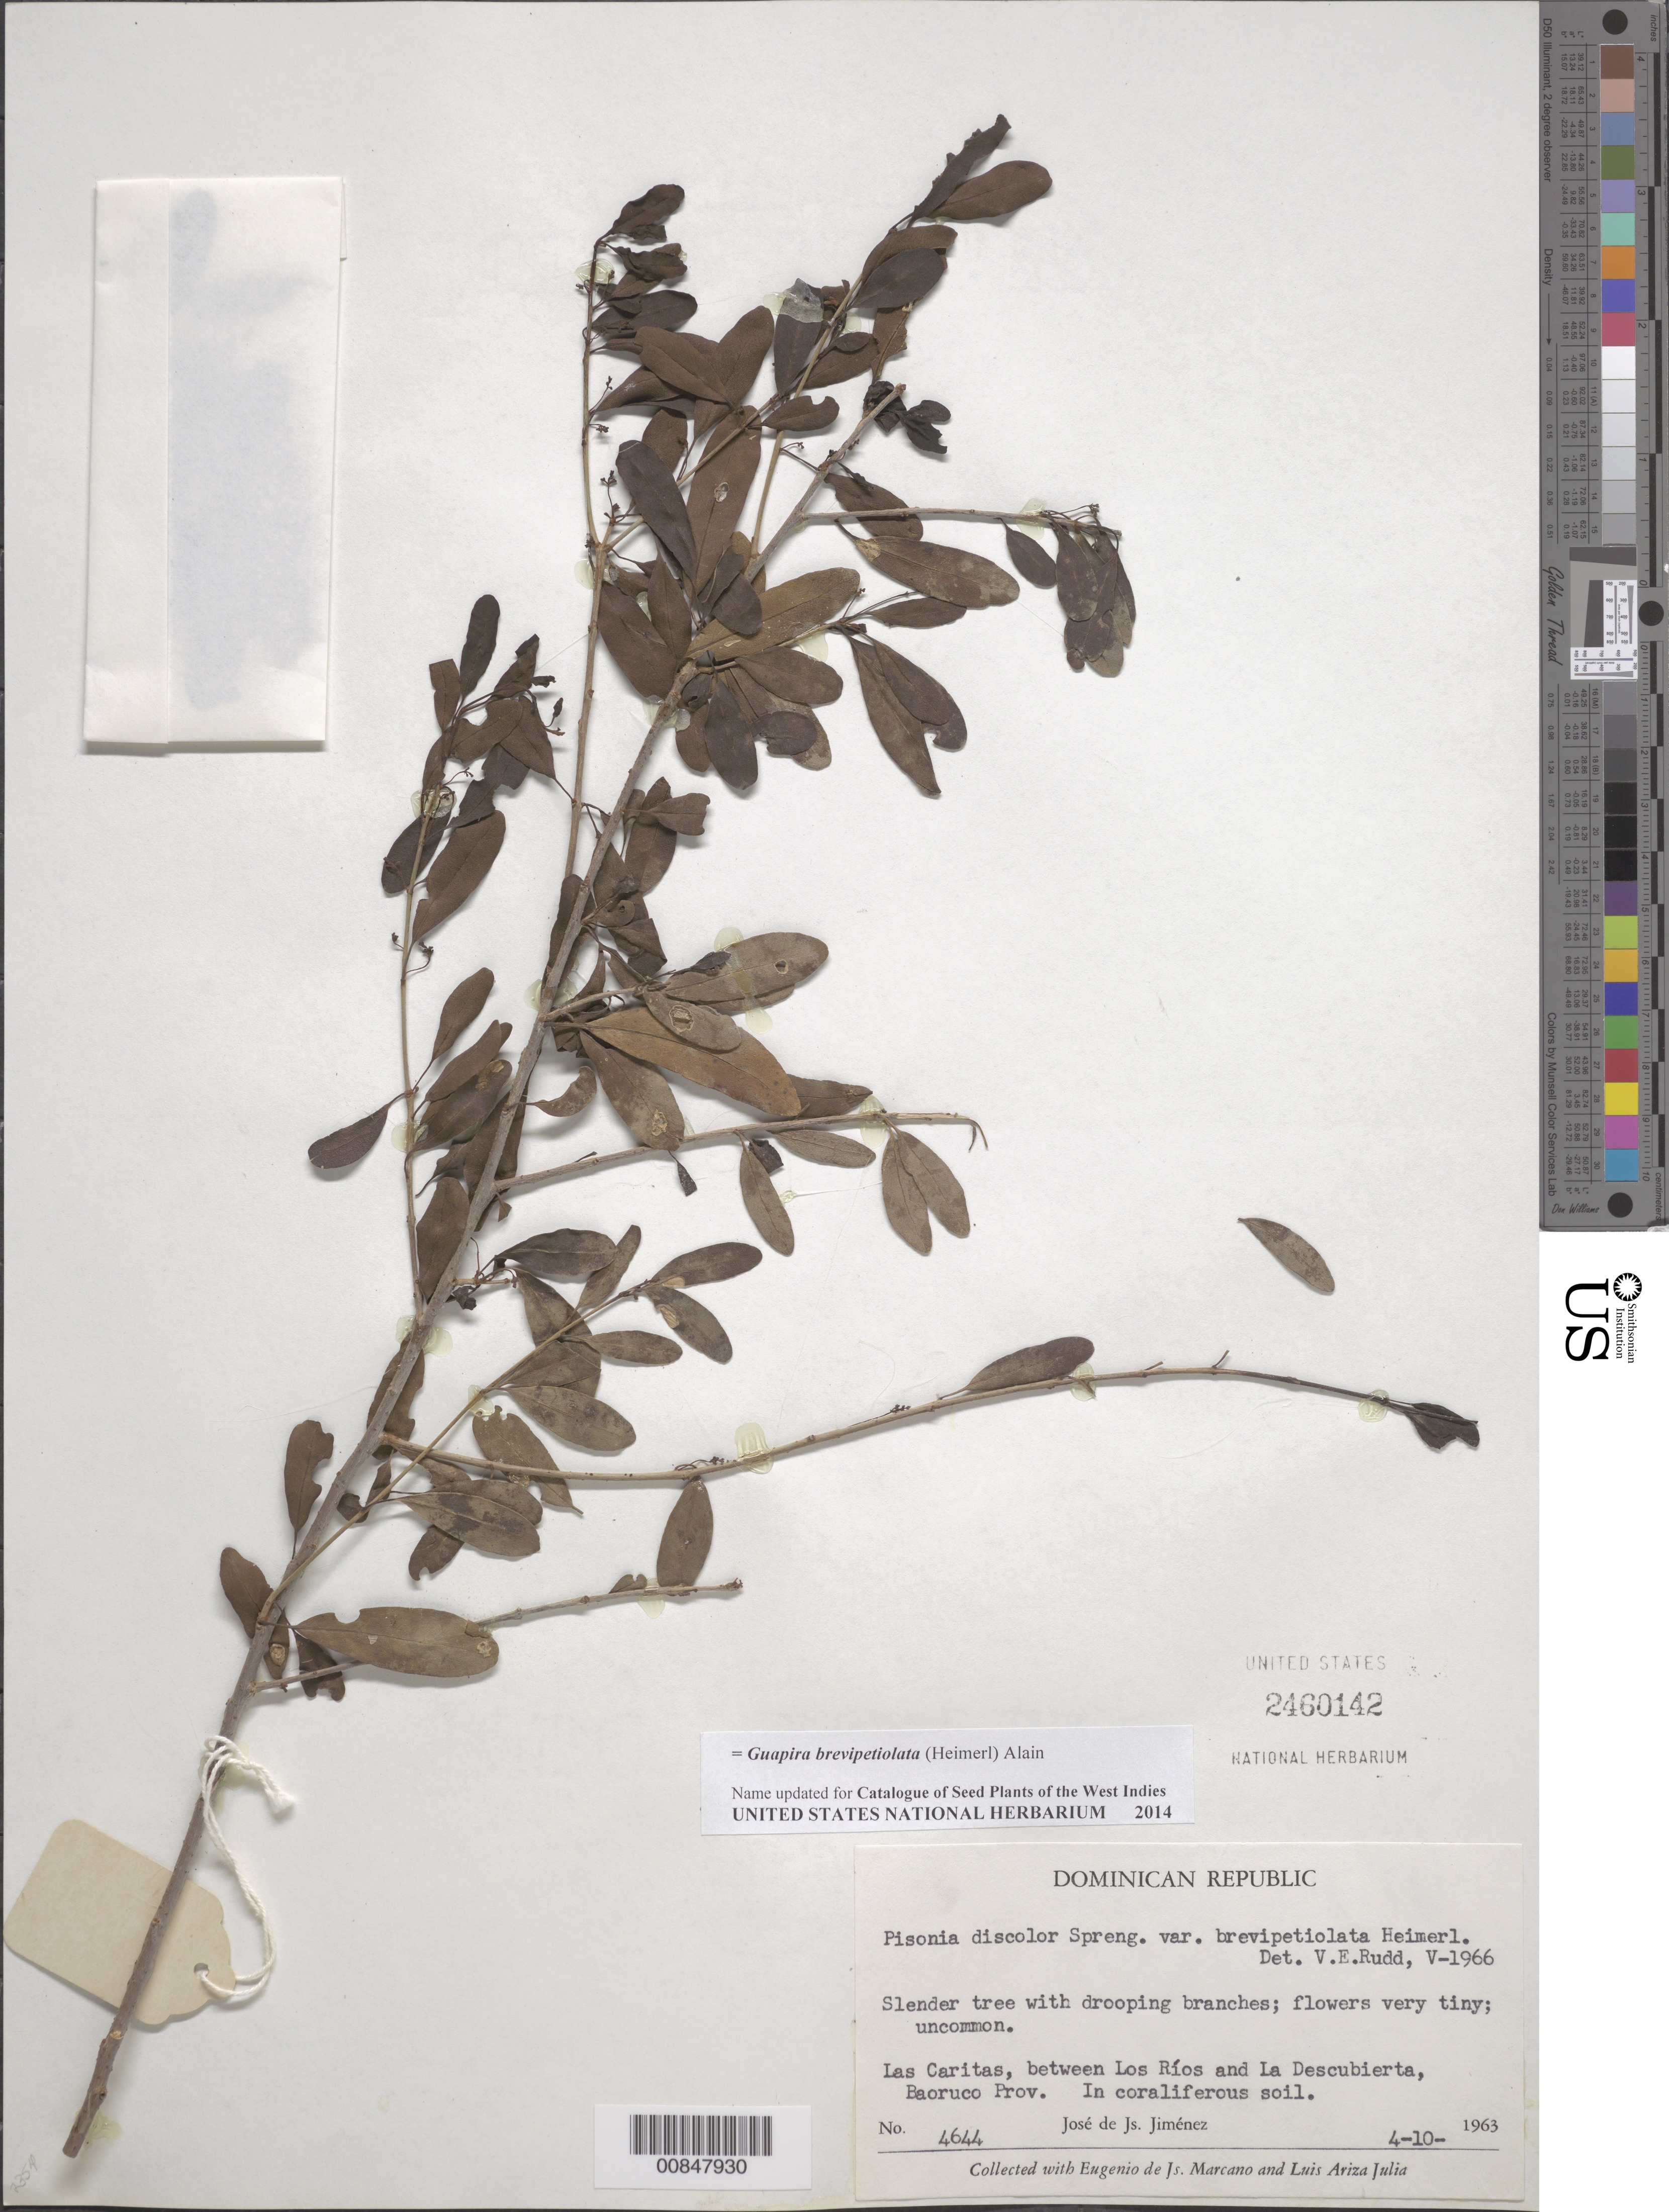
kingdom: Plantae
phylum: Tracheophyta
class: Magnoliopsida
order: Caryophyllales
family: Nyctaginaceae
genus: Guapira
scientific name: Guapira brevipetiolata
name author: (Heimerl) Alain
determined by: Rudd, V. E.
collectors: J. J. Jiménez Almonte, E. J. Marcano F. & L. Ariza-Julia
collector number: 4644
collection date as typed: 04 Oct 1963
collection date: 1963-10-04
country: Dominican Republic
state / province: Baoruco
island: Hispaniola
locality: Las Caritas, berween Los Ríos and La Descubierta.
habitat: In coraliferous soil.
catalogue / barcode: US 2460142